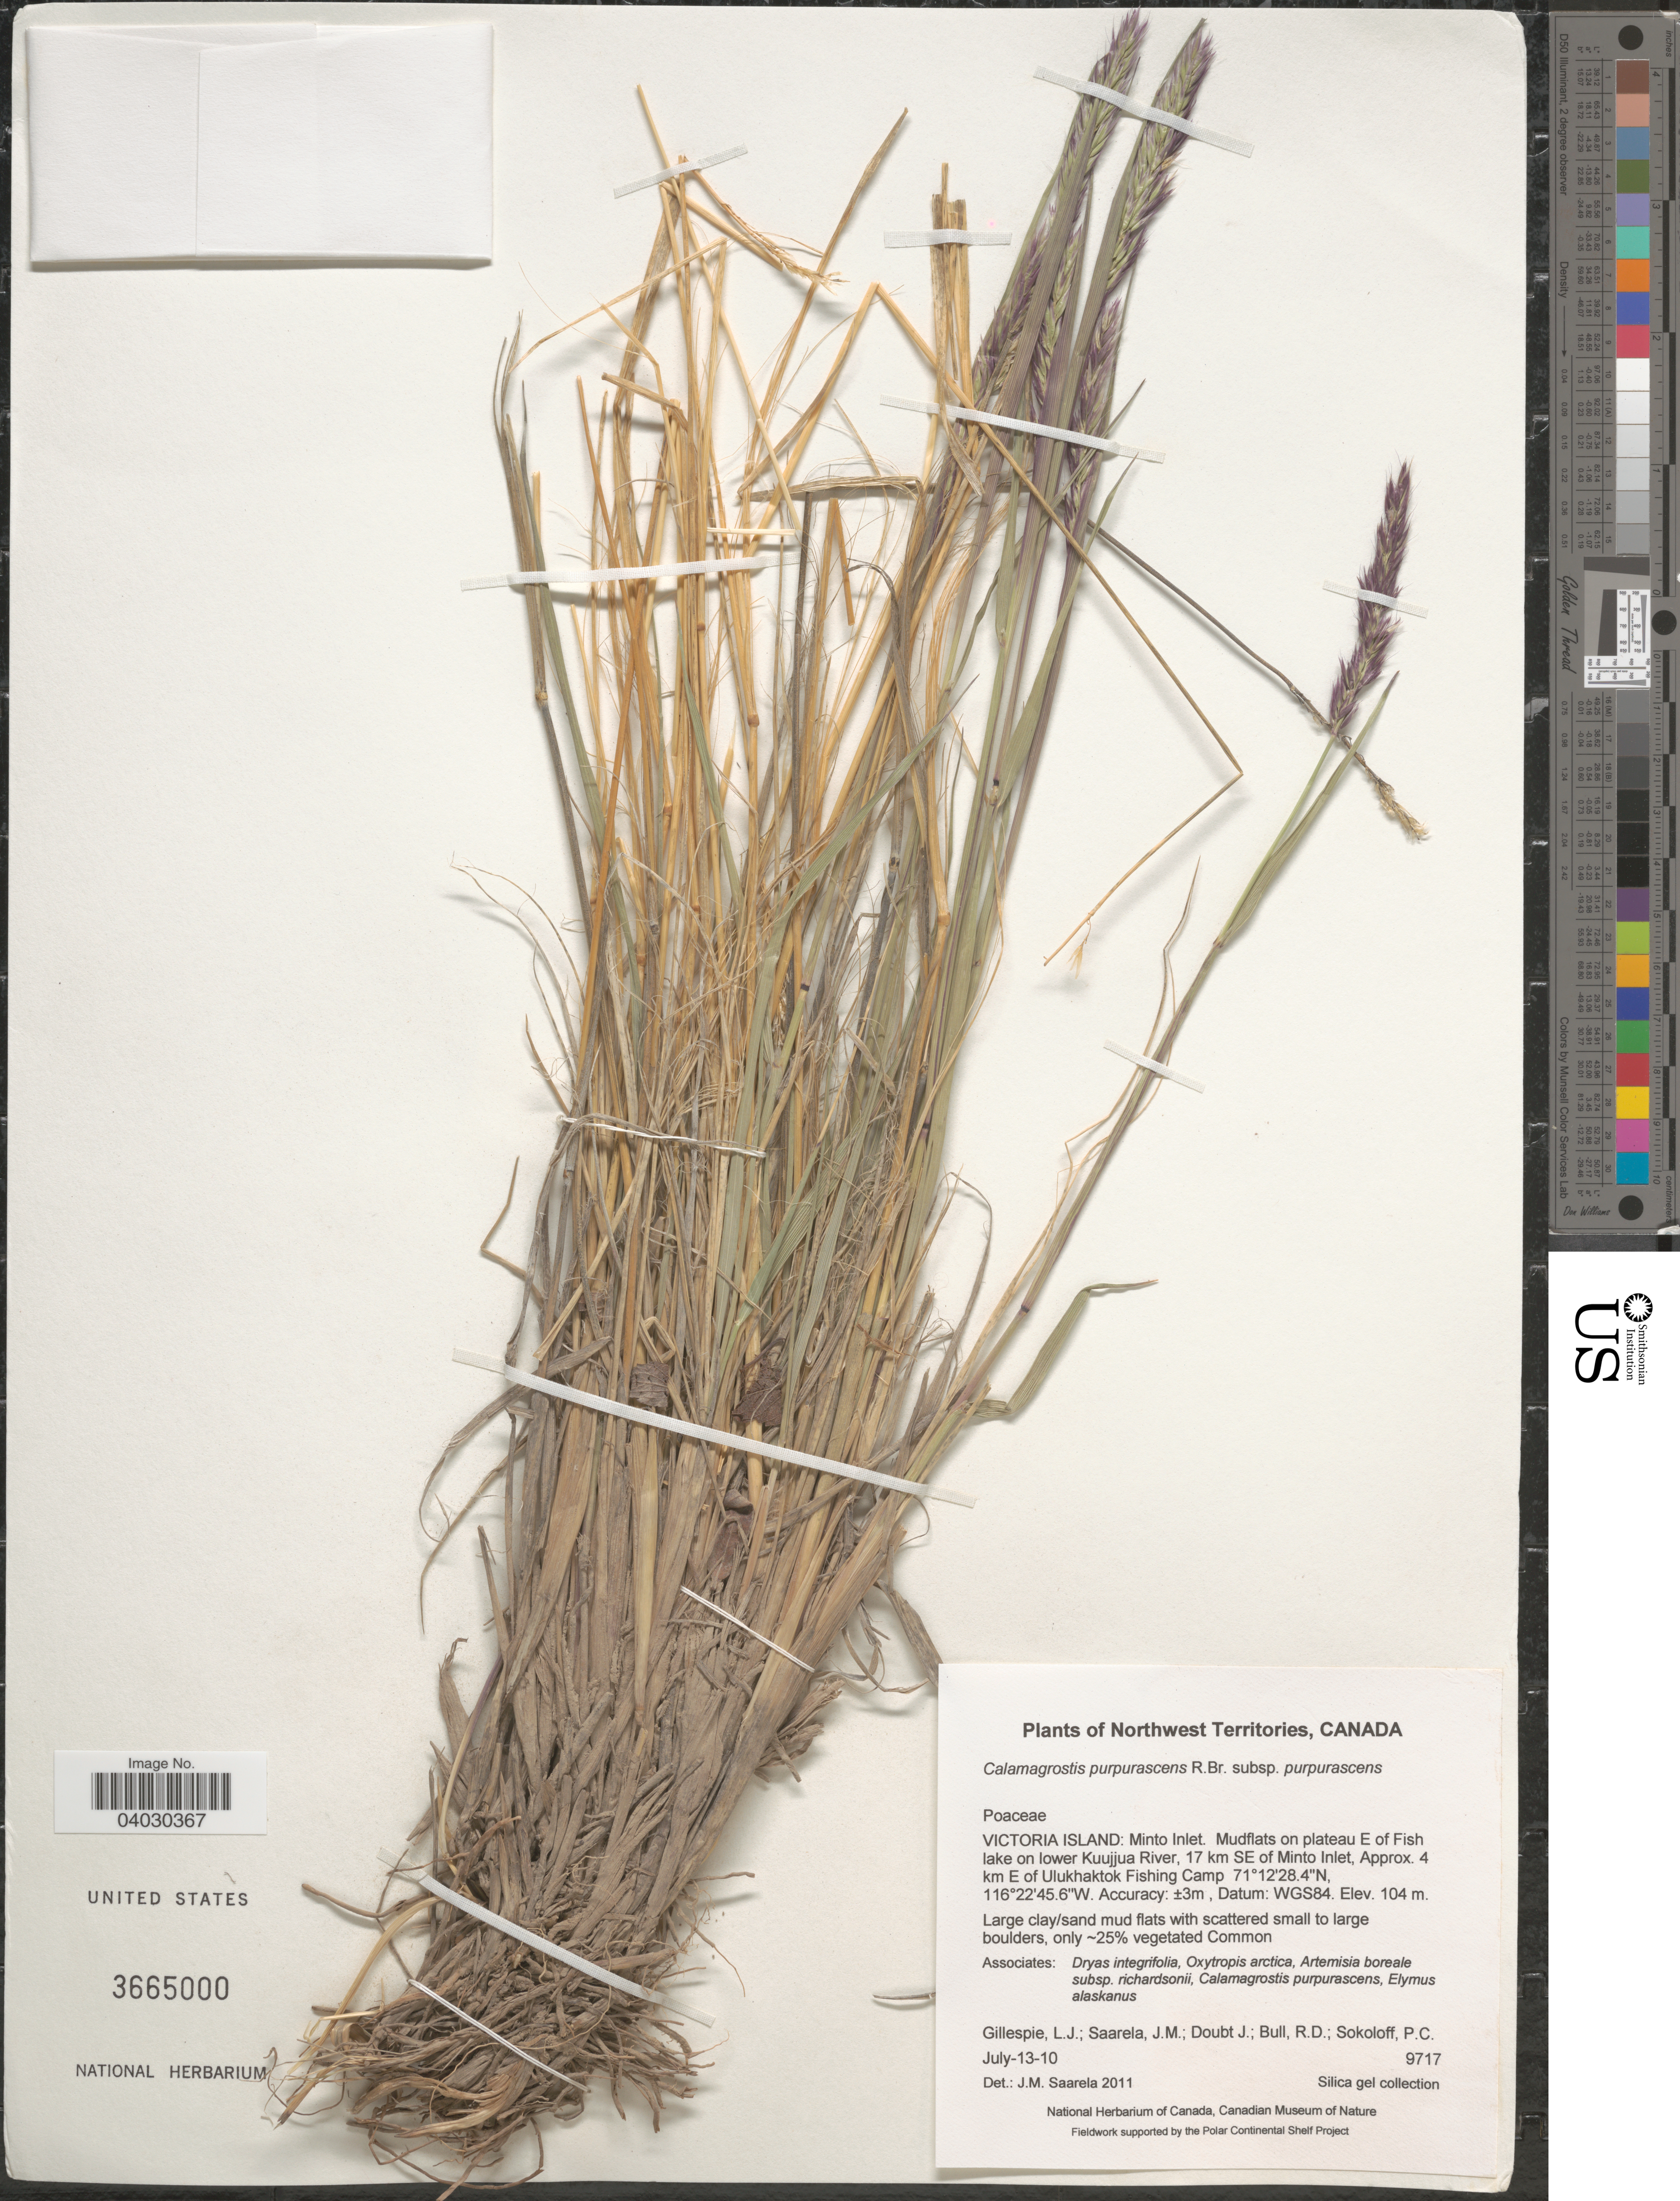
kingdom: Plantae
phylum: Tracheophyta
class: Liliopsida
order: Poales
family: Poaceae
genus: Calamagrostis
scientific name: Calamagrostis purpurascens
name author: R. Br.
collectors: L. Gillespie, J. Saarela, J. Doubt, R. Bull & P. Sokoloff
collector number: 9717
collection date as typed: Transcribed d/m/y: 13/7/10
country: Canada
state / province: Northwest Territories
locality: Victoria Island: Minto Inlet. Mudflats on plateau E of Fish lake on lower Kuujjua River, 17 km SE of Minto Inlet, Approx. 4 km E of Ulukhaktok Fishing Camp. Datum: WGS84.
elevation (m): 104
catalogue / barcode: US 3665000